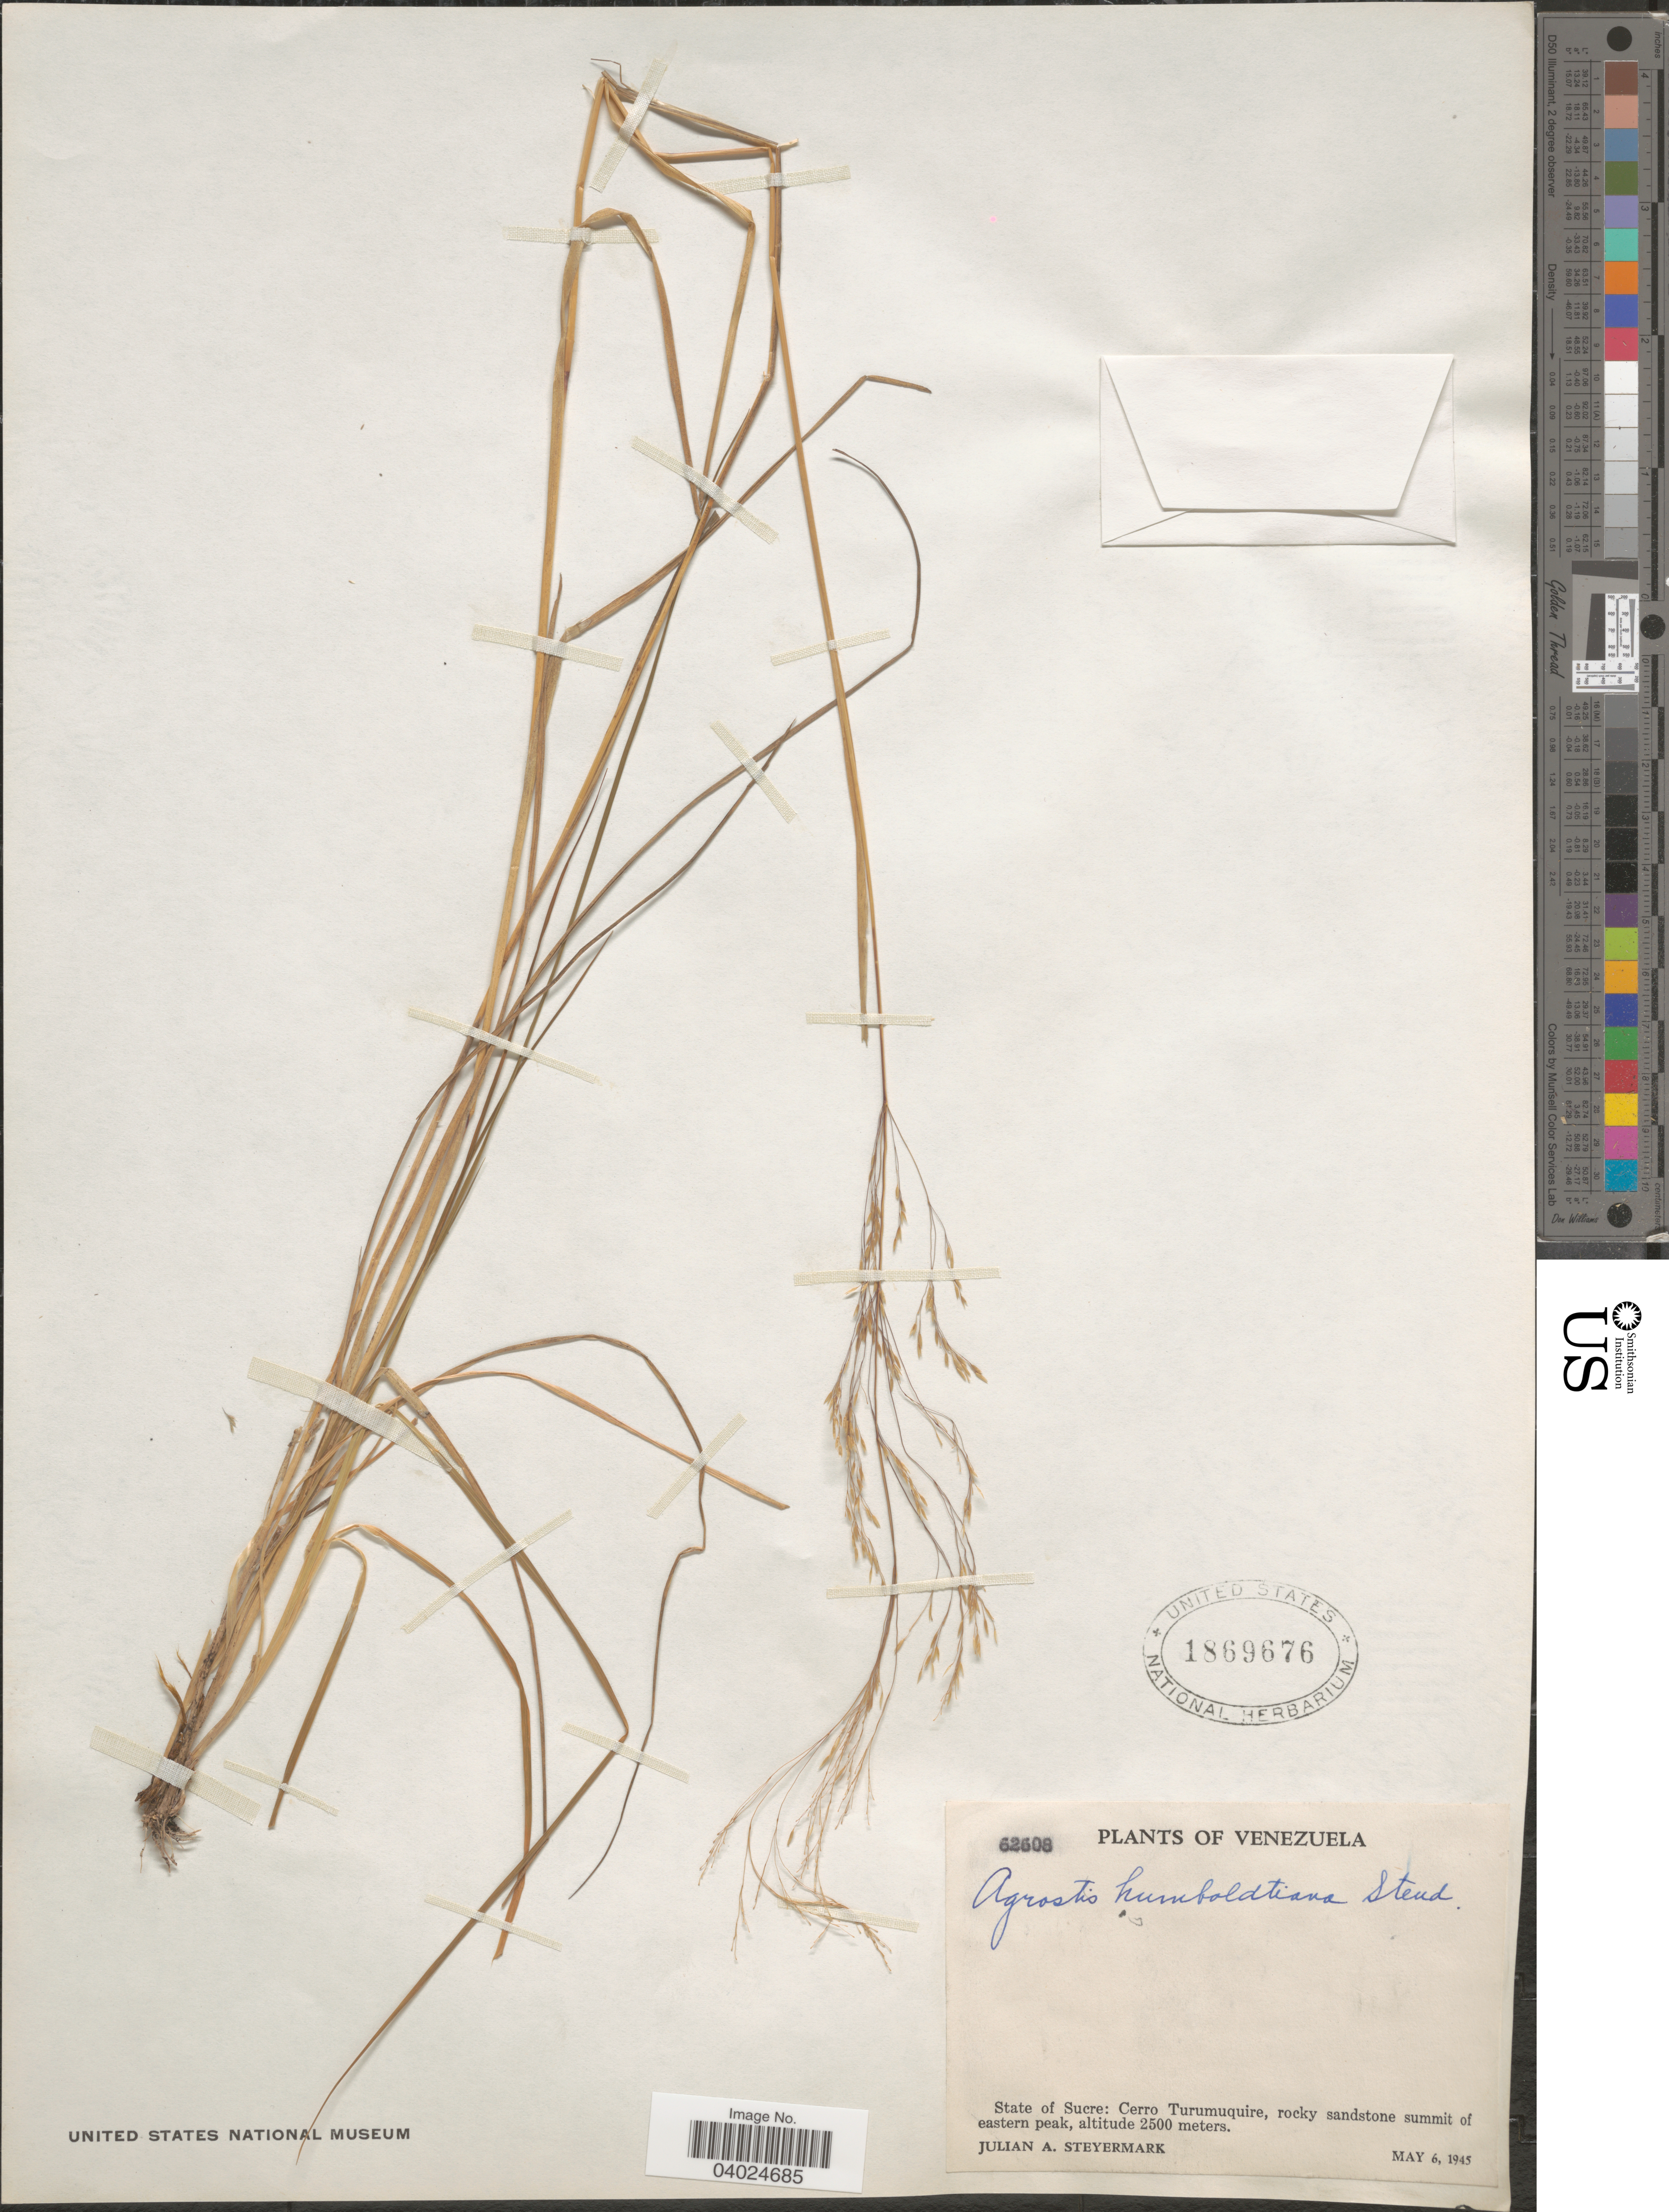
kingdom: Plantae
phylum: Tracheophyta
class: Liliopsida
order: Poales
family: Poaceae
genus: Agrostis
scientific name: Agrostis perennans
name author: (Walter) Tuck.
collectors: J. Steyermark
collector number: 62608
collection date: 1945-05-06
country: Venezuela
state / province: Sucre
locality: Cerro Turumuquire, rocky sandstone summit of eastern peak.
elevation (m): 2500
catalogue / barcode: US 1869676